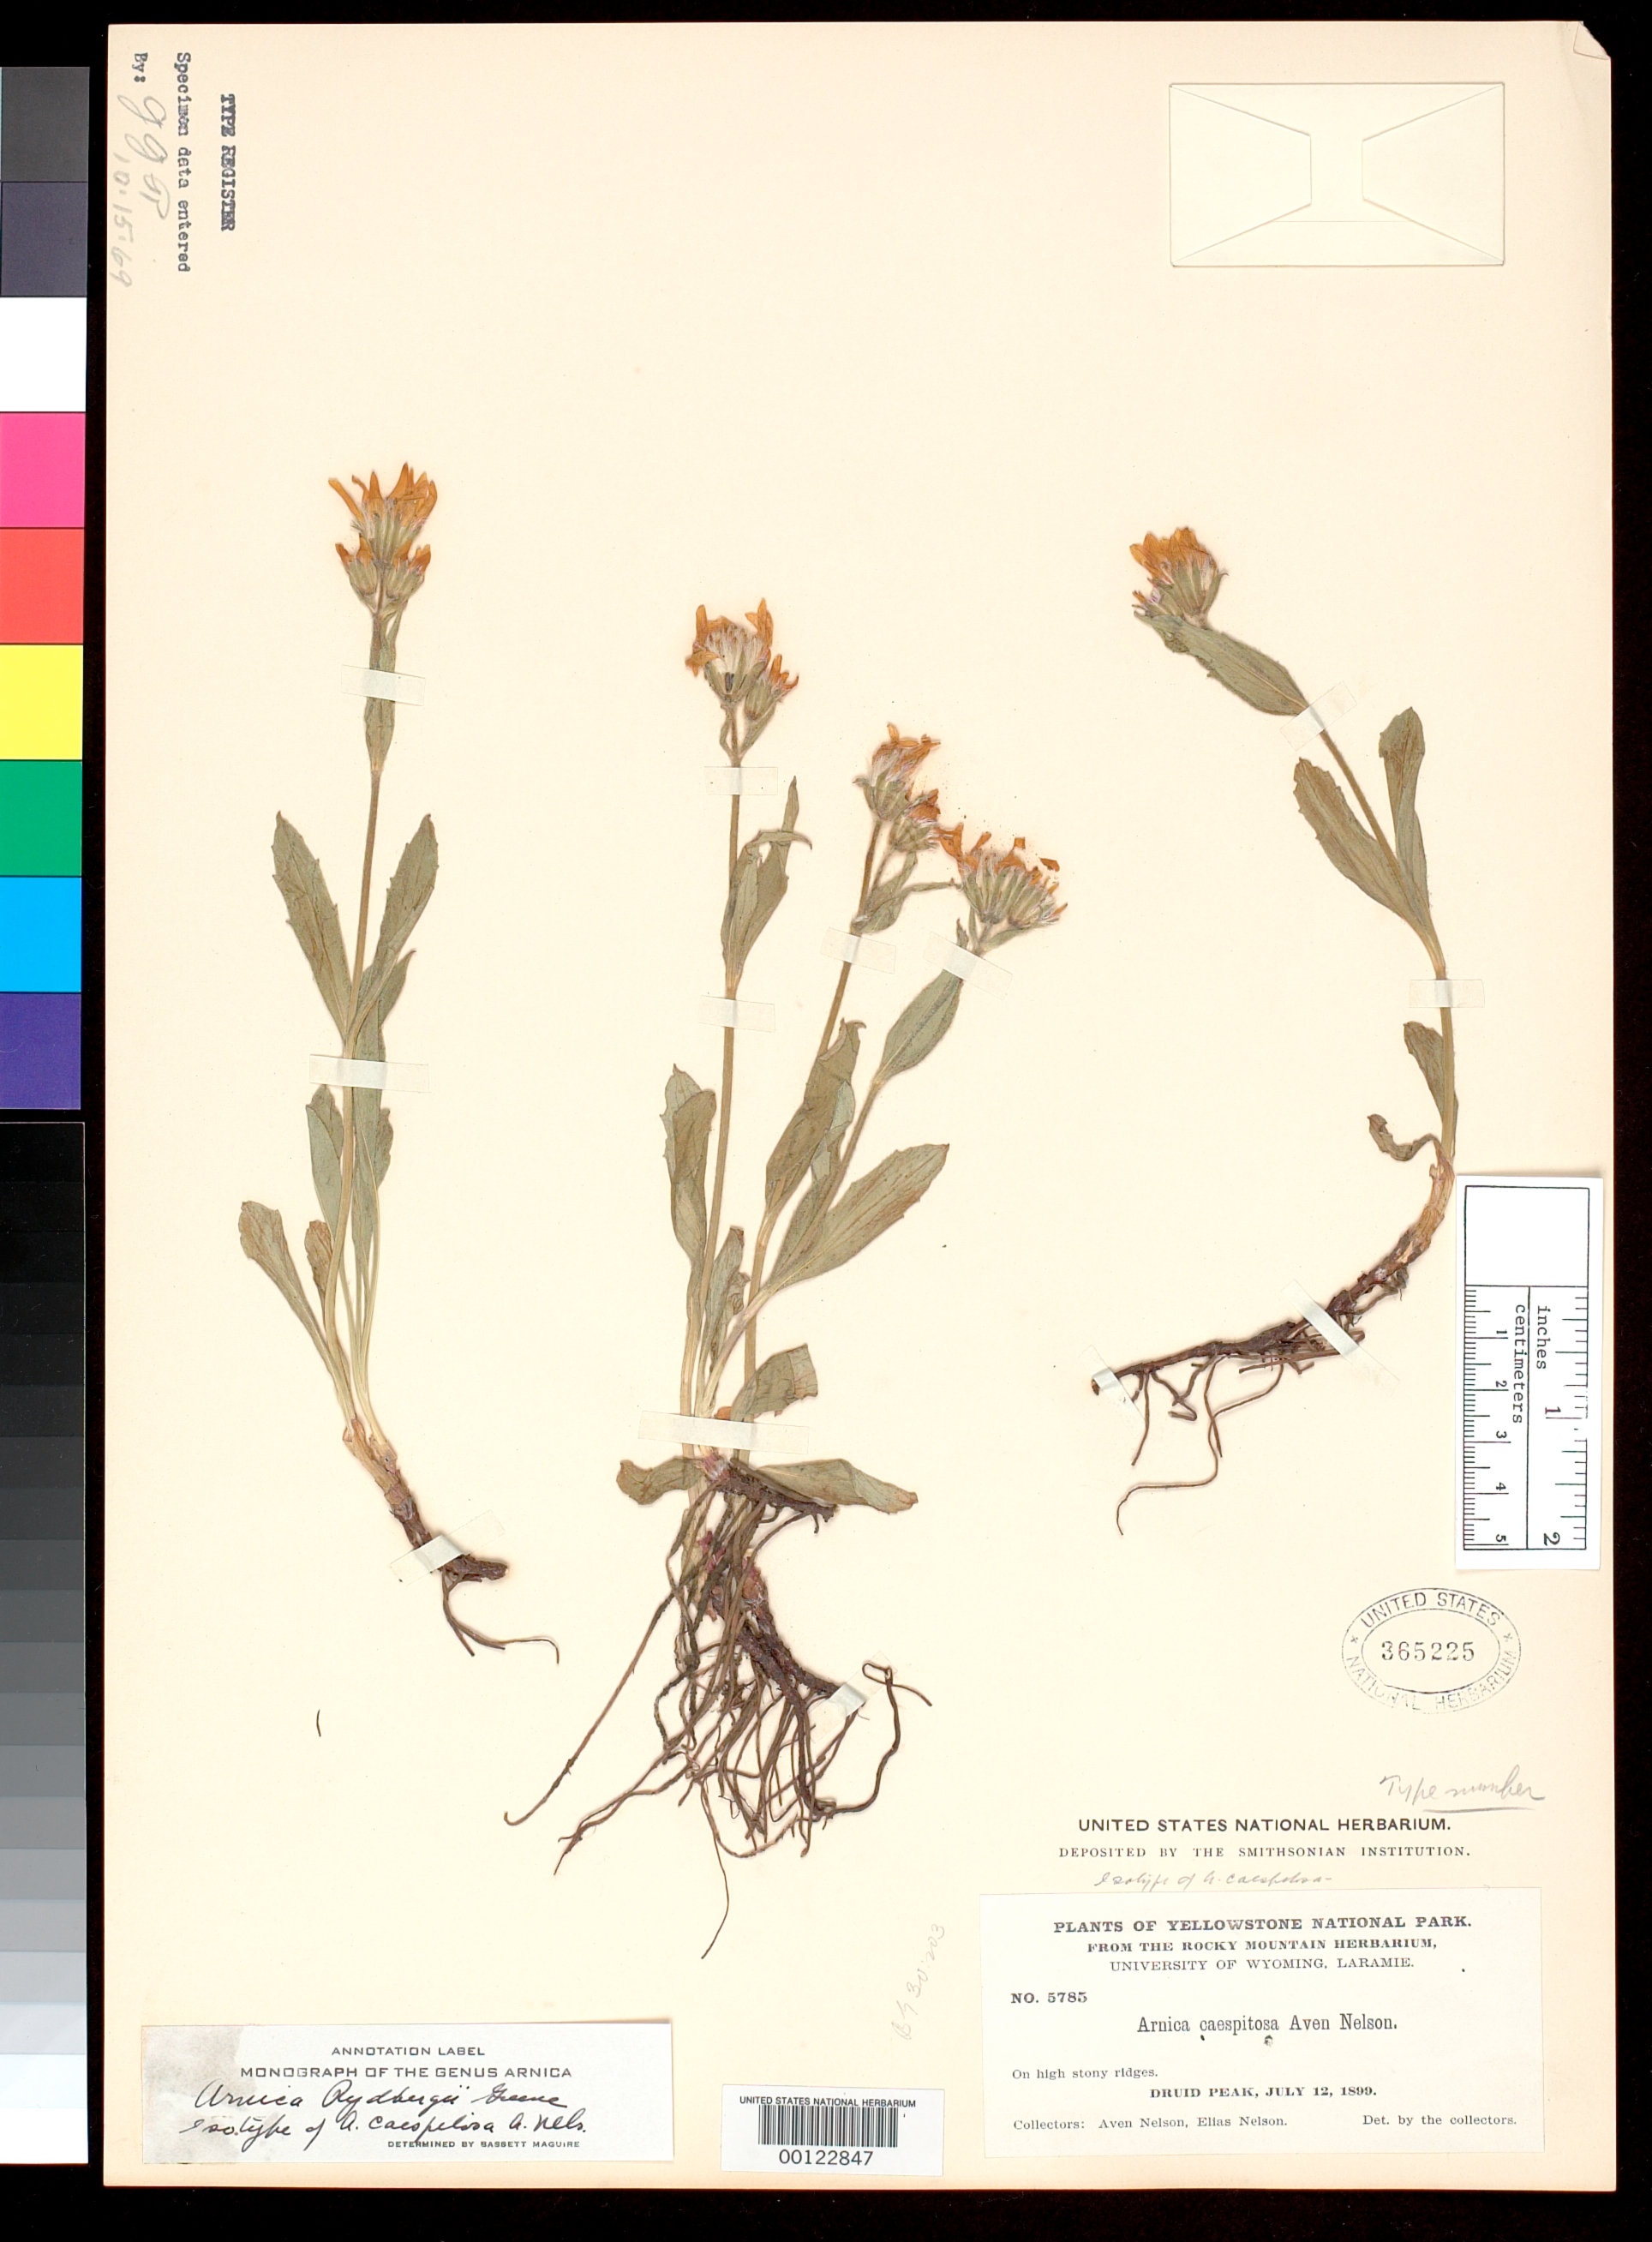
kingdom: Plantae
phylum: Tracheophyta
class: Magnoliopsida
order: Asterales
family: Asteraceae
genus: Arnica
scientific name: Arnica caespitosa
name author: A. Nelson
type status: Isotype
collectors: A. Nelson & E. Nelson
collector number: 5785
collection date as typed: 12 Jul 1899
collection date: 1899-07-12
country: United States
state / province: Wyoming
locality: Yellowstone National Park, Druid Peak.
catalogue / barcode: US 365225